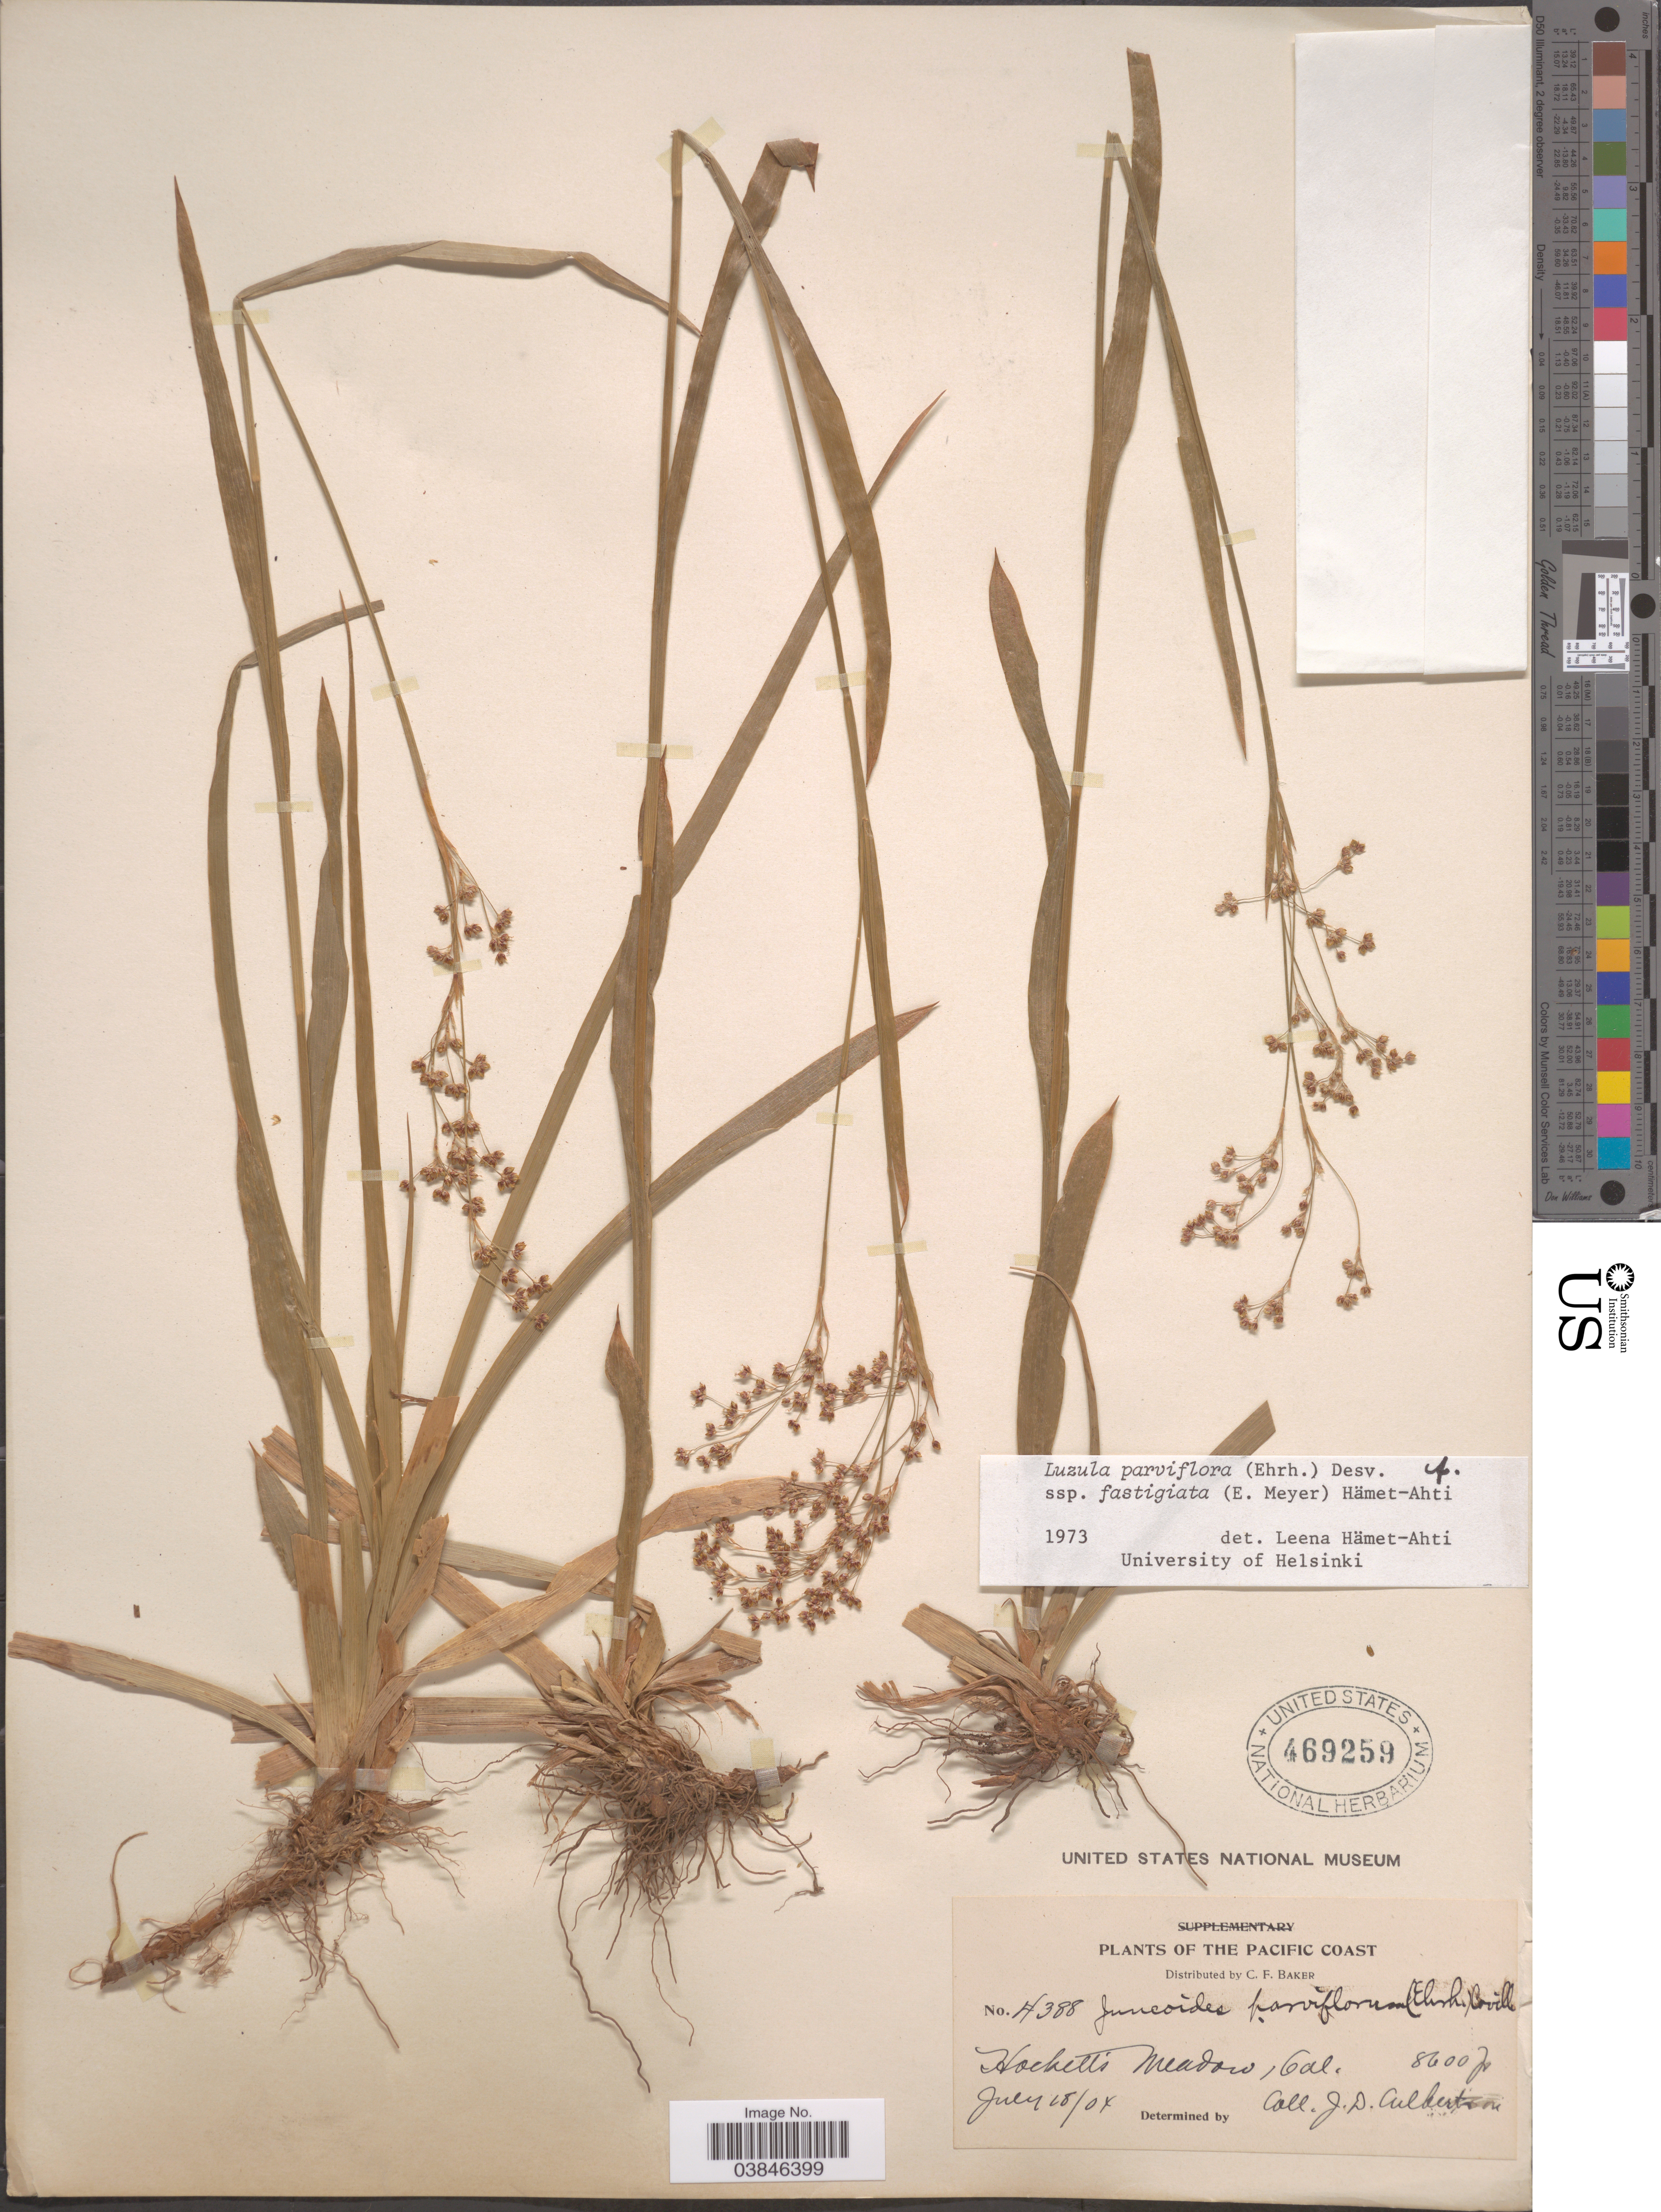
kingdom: Plantae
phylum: Tracheophyta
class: Liliopsida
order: Poales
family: Juncaceae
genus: Luzula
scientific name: Luzula parviflora subsp. fastigiata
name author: Buchenau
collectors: J. Culbertson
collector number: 4388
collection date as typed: Transcribed d/m/y: 18/7/4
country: United States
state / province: California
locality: The Pacific Coast. Hockell's Meadow.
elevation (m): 2652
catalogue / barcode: US 469259